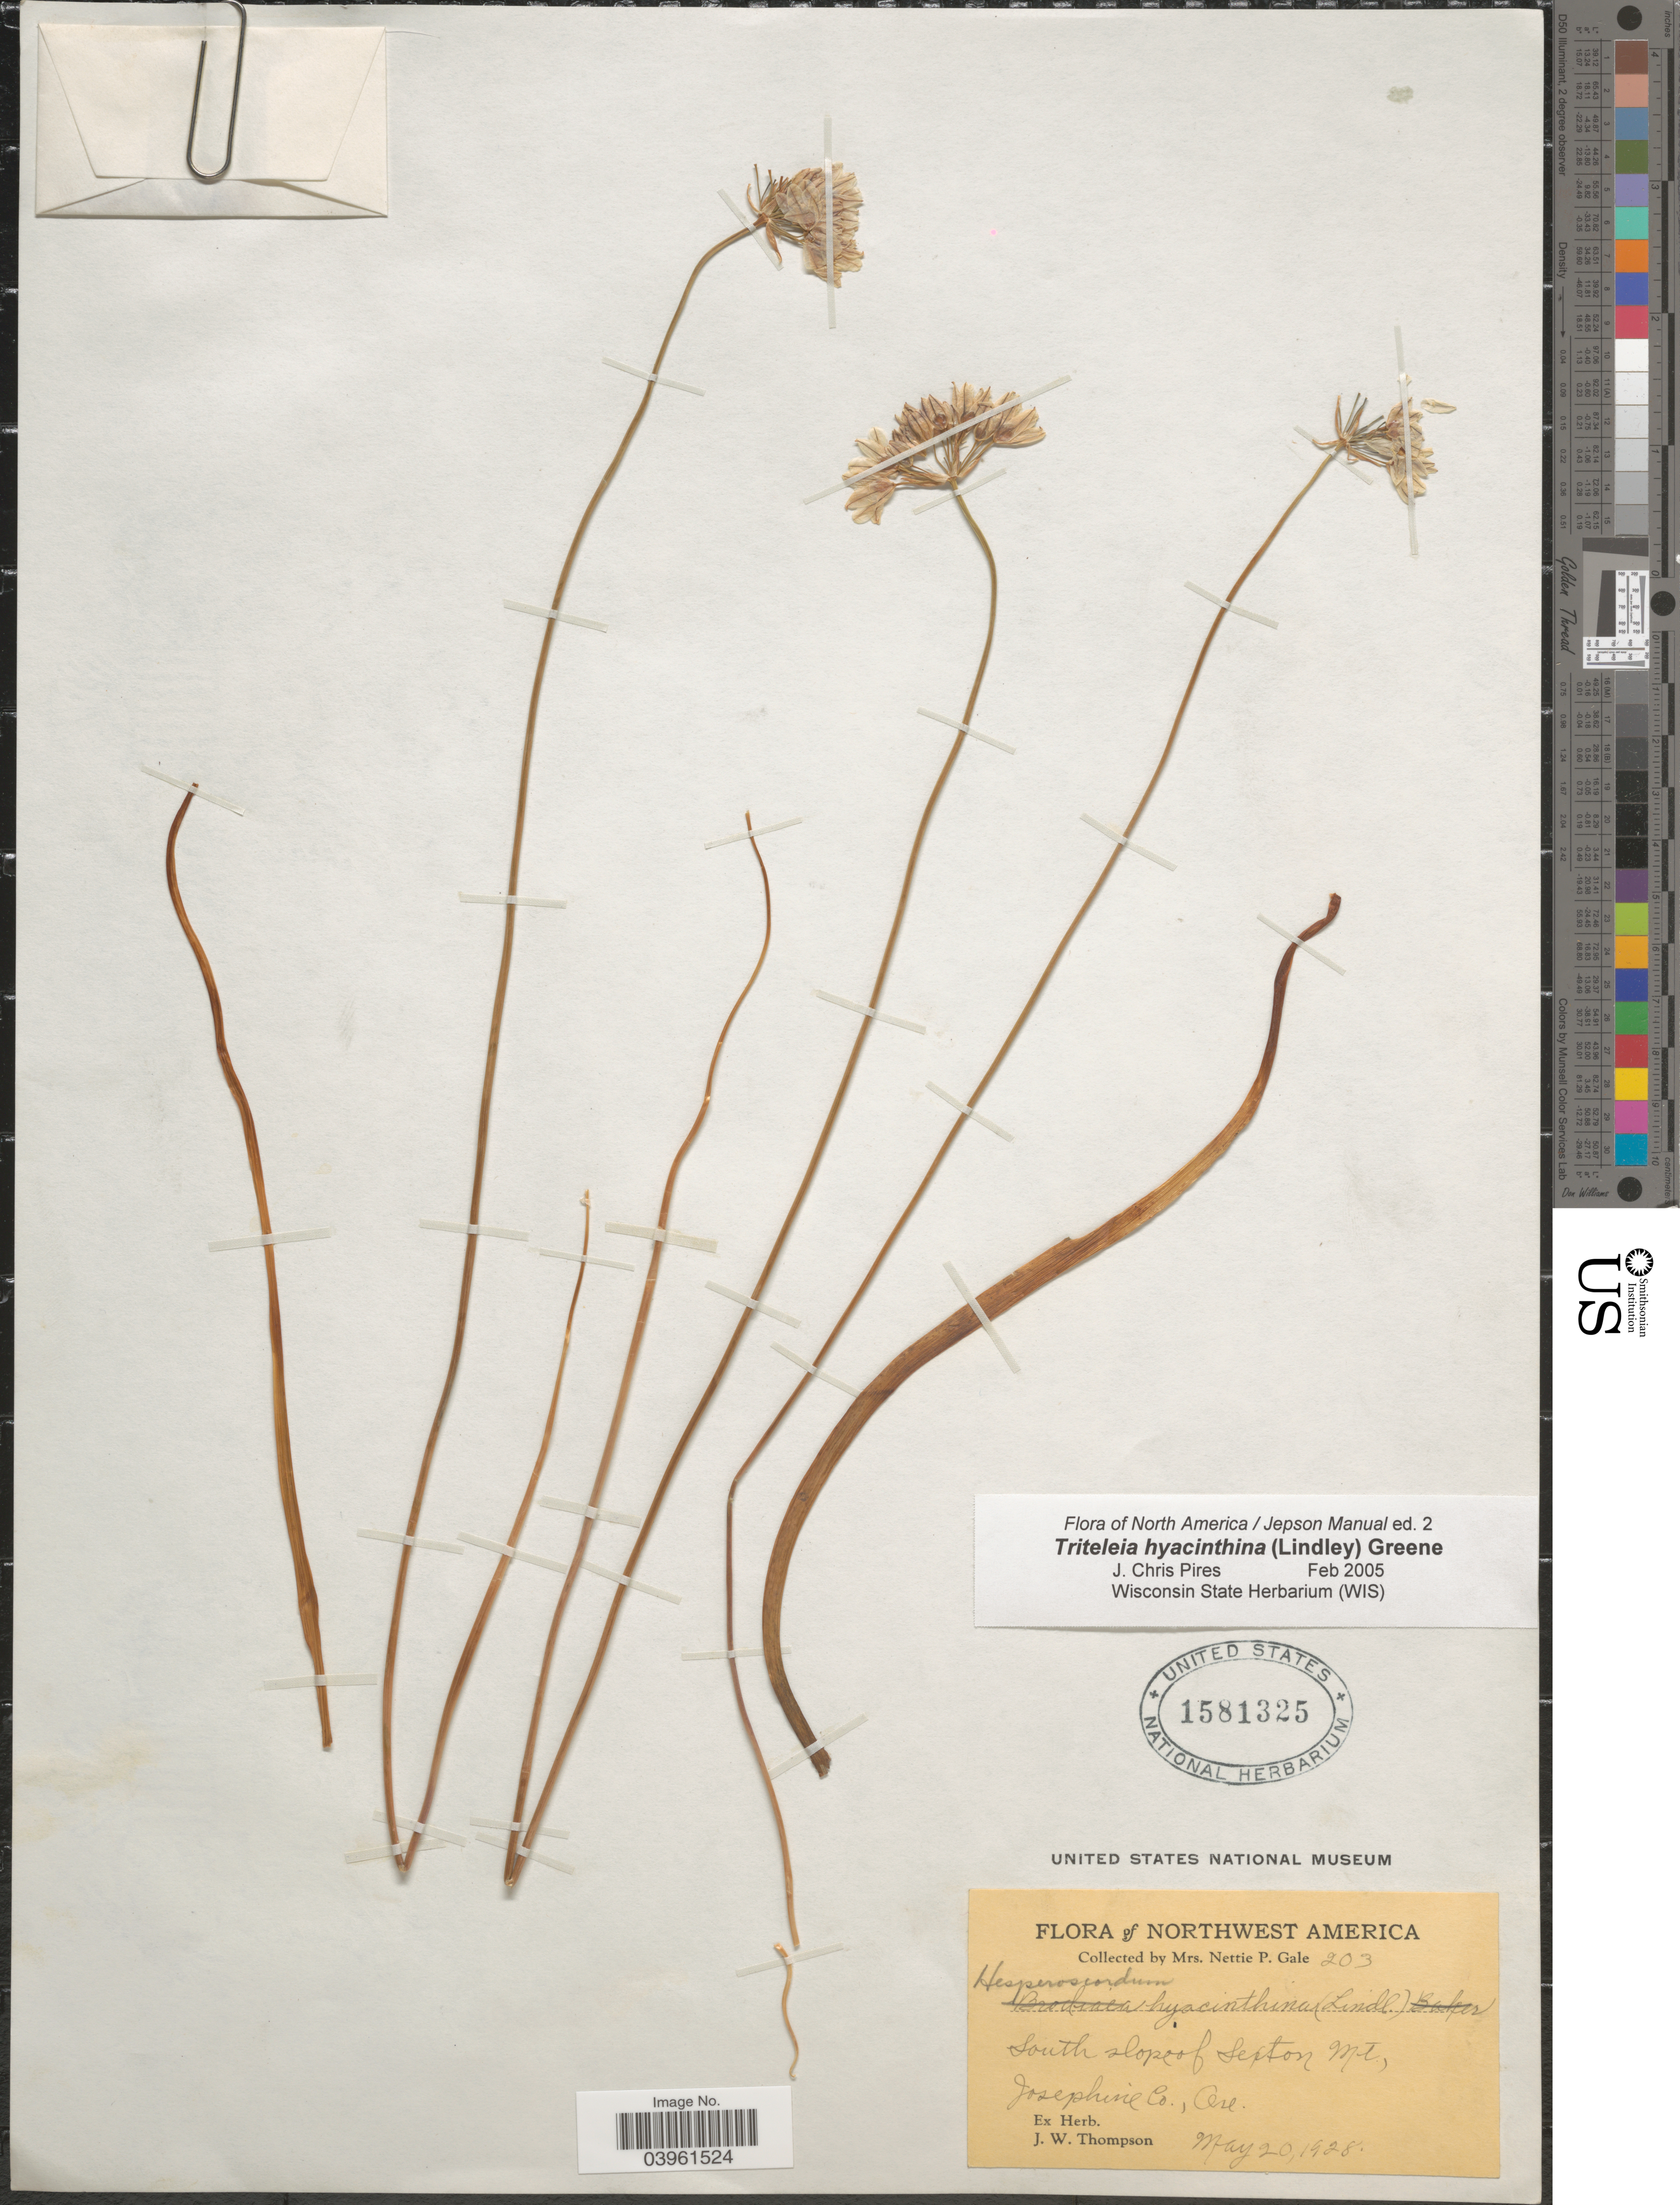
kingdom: Plantae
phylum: Tracheophyta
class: Liliopsida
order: Asparagales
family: Asparagaceae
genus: Triteleia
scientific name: Triteleia hyacinthina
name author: (Lindl.) Greene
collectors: N. Gale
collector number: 203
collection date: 1928-05-20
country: United States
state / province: Oregon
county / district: Josephine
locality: Northwest America. South slope of Sexton Mt, Josephine Co.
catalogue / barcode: US 1581325